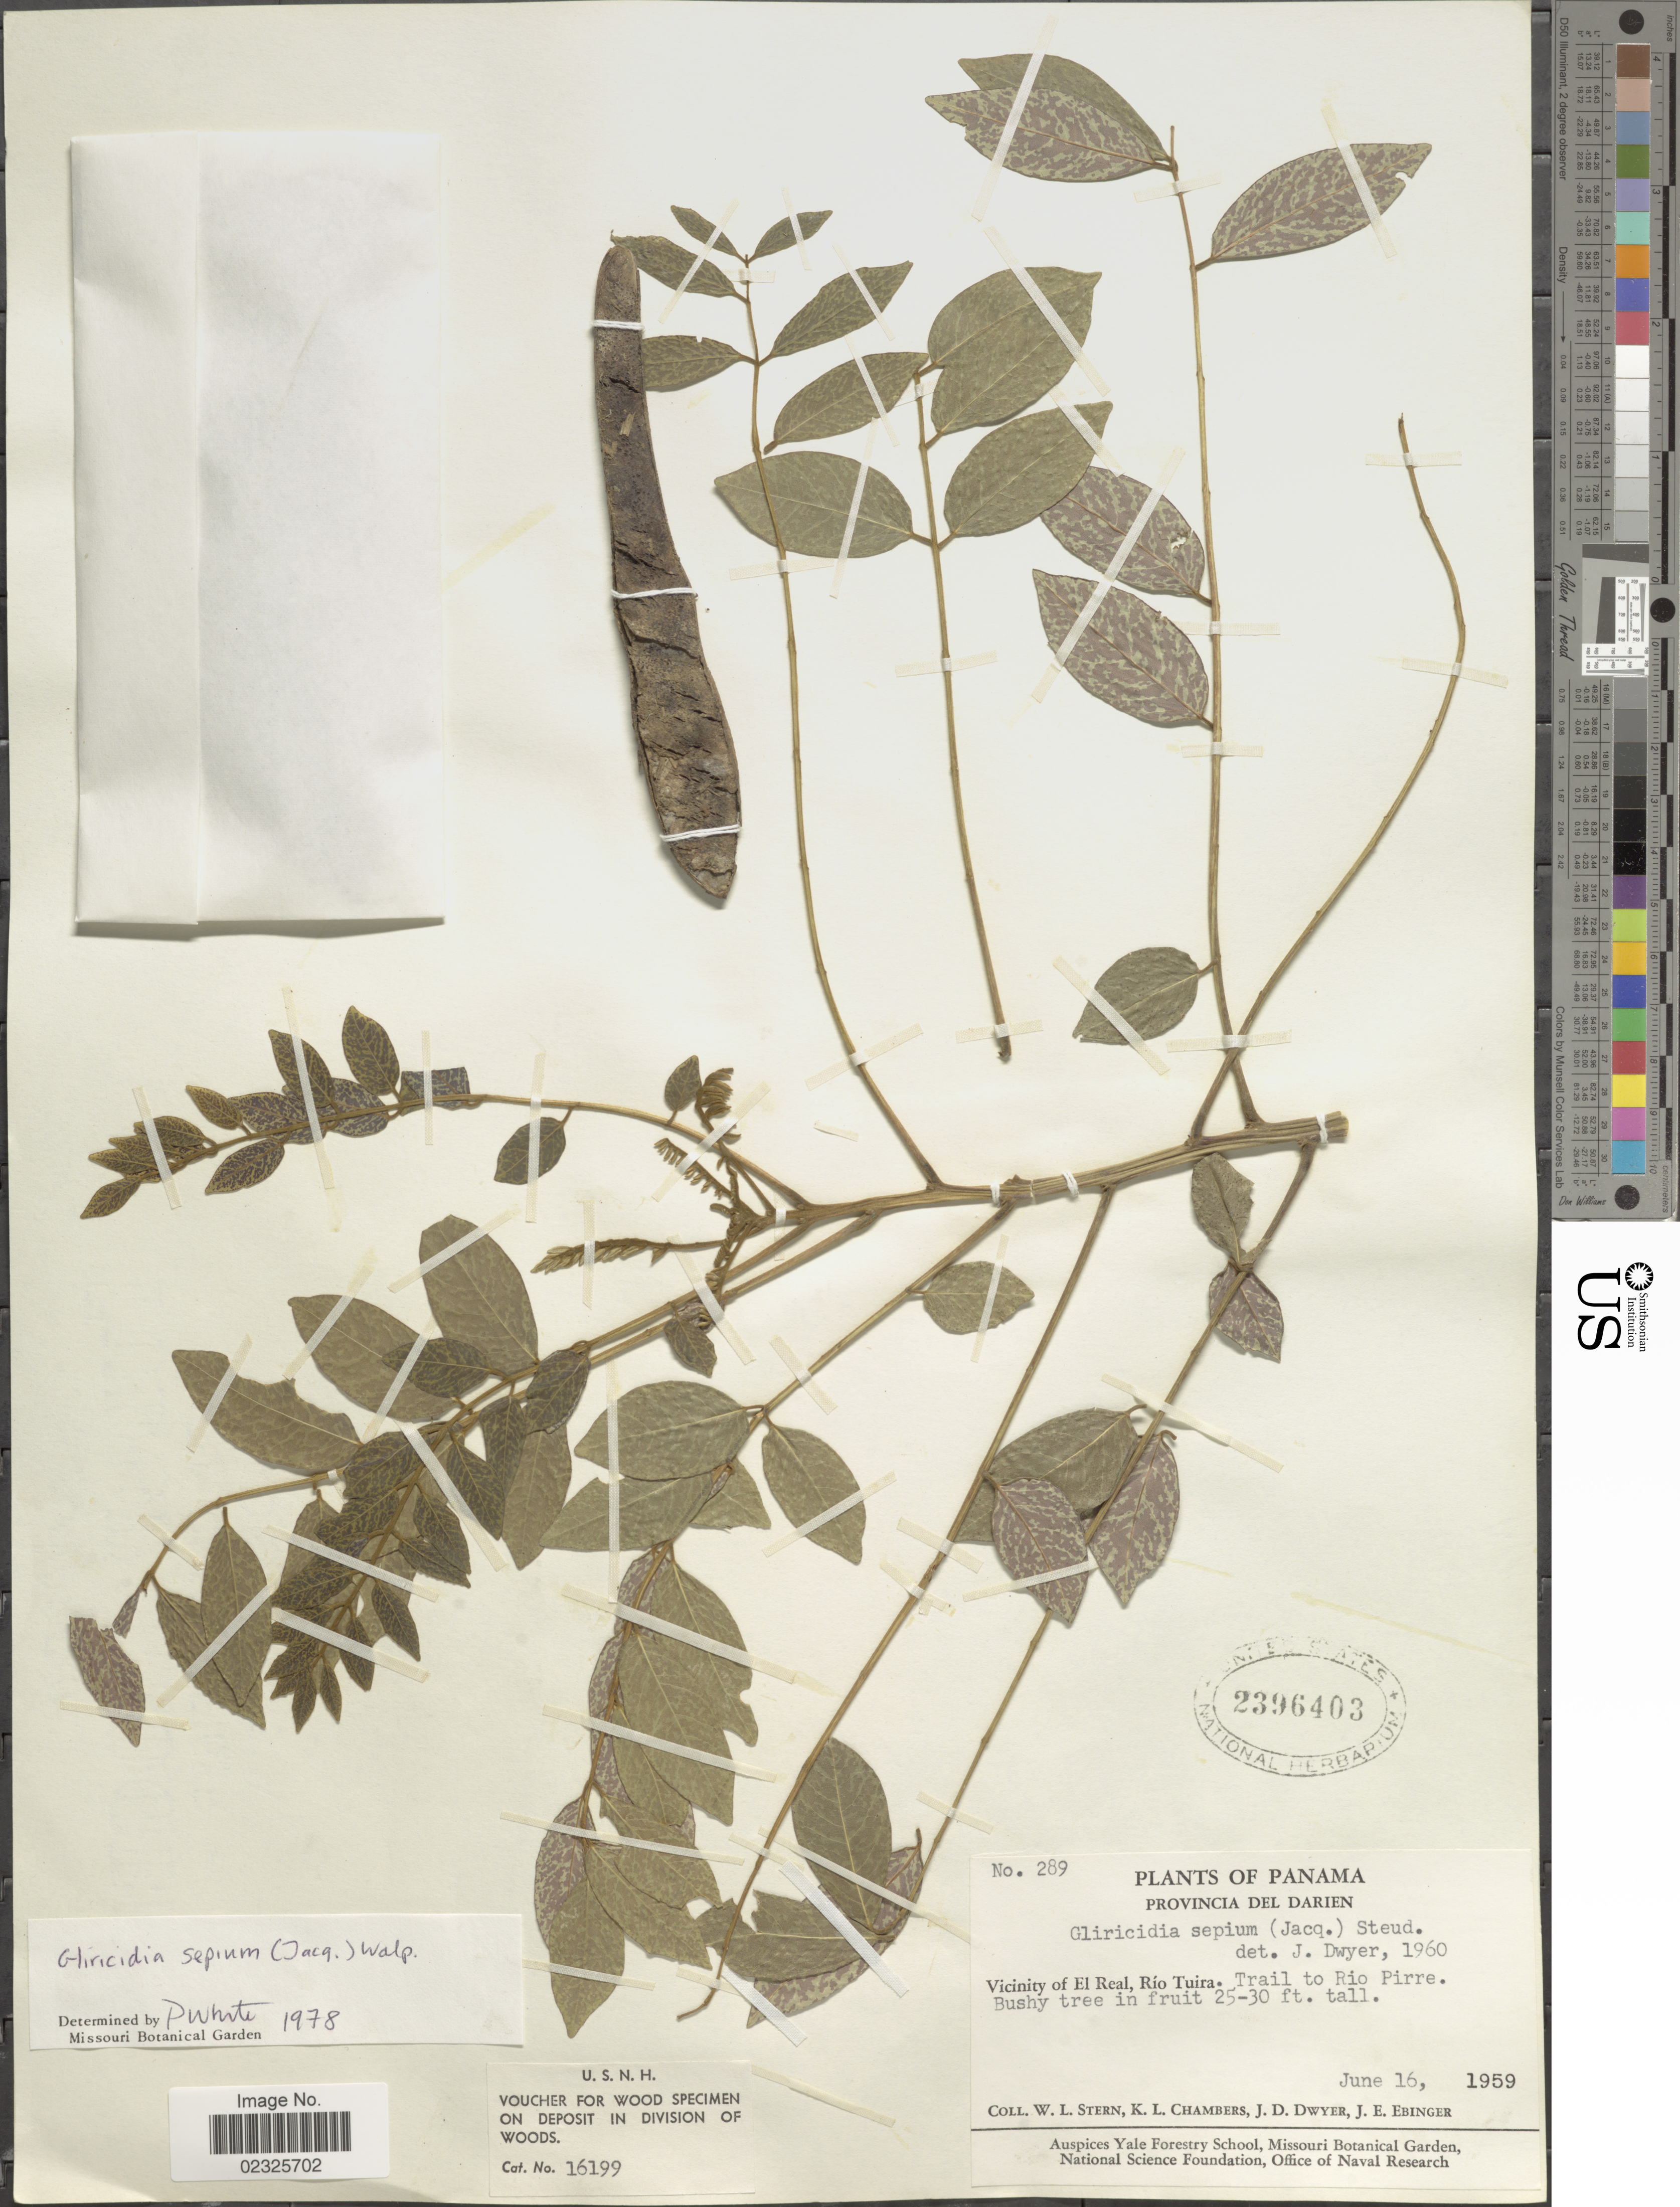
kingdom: Plantae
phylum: Tracheophyta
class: Magnoliopsida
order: Fabales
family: Fabaceae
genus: Gliricidia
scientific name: Gliricidia sepium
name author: (Jacq.) Kunth ex Walp.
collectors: W. L. Stern, K. Chambers, J. D. Dwyer & J. Ebinger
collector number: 289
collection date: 1959-06-16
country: Panama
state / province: Darién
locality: Provincia del Darien. Vicinity of El Real, Rio Tuira, Trail to Rio Pirre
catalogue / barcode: US 2396403